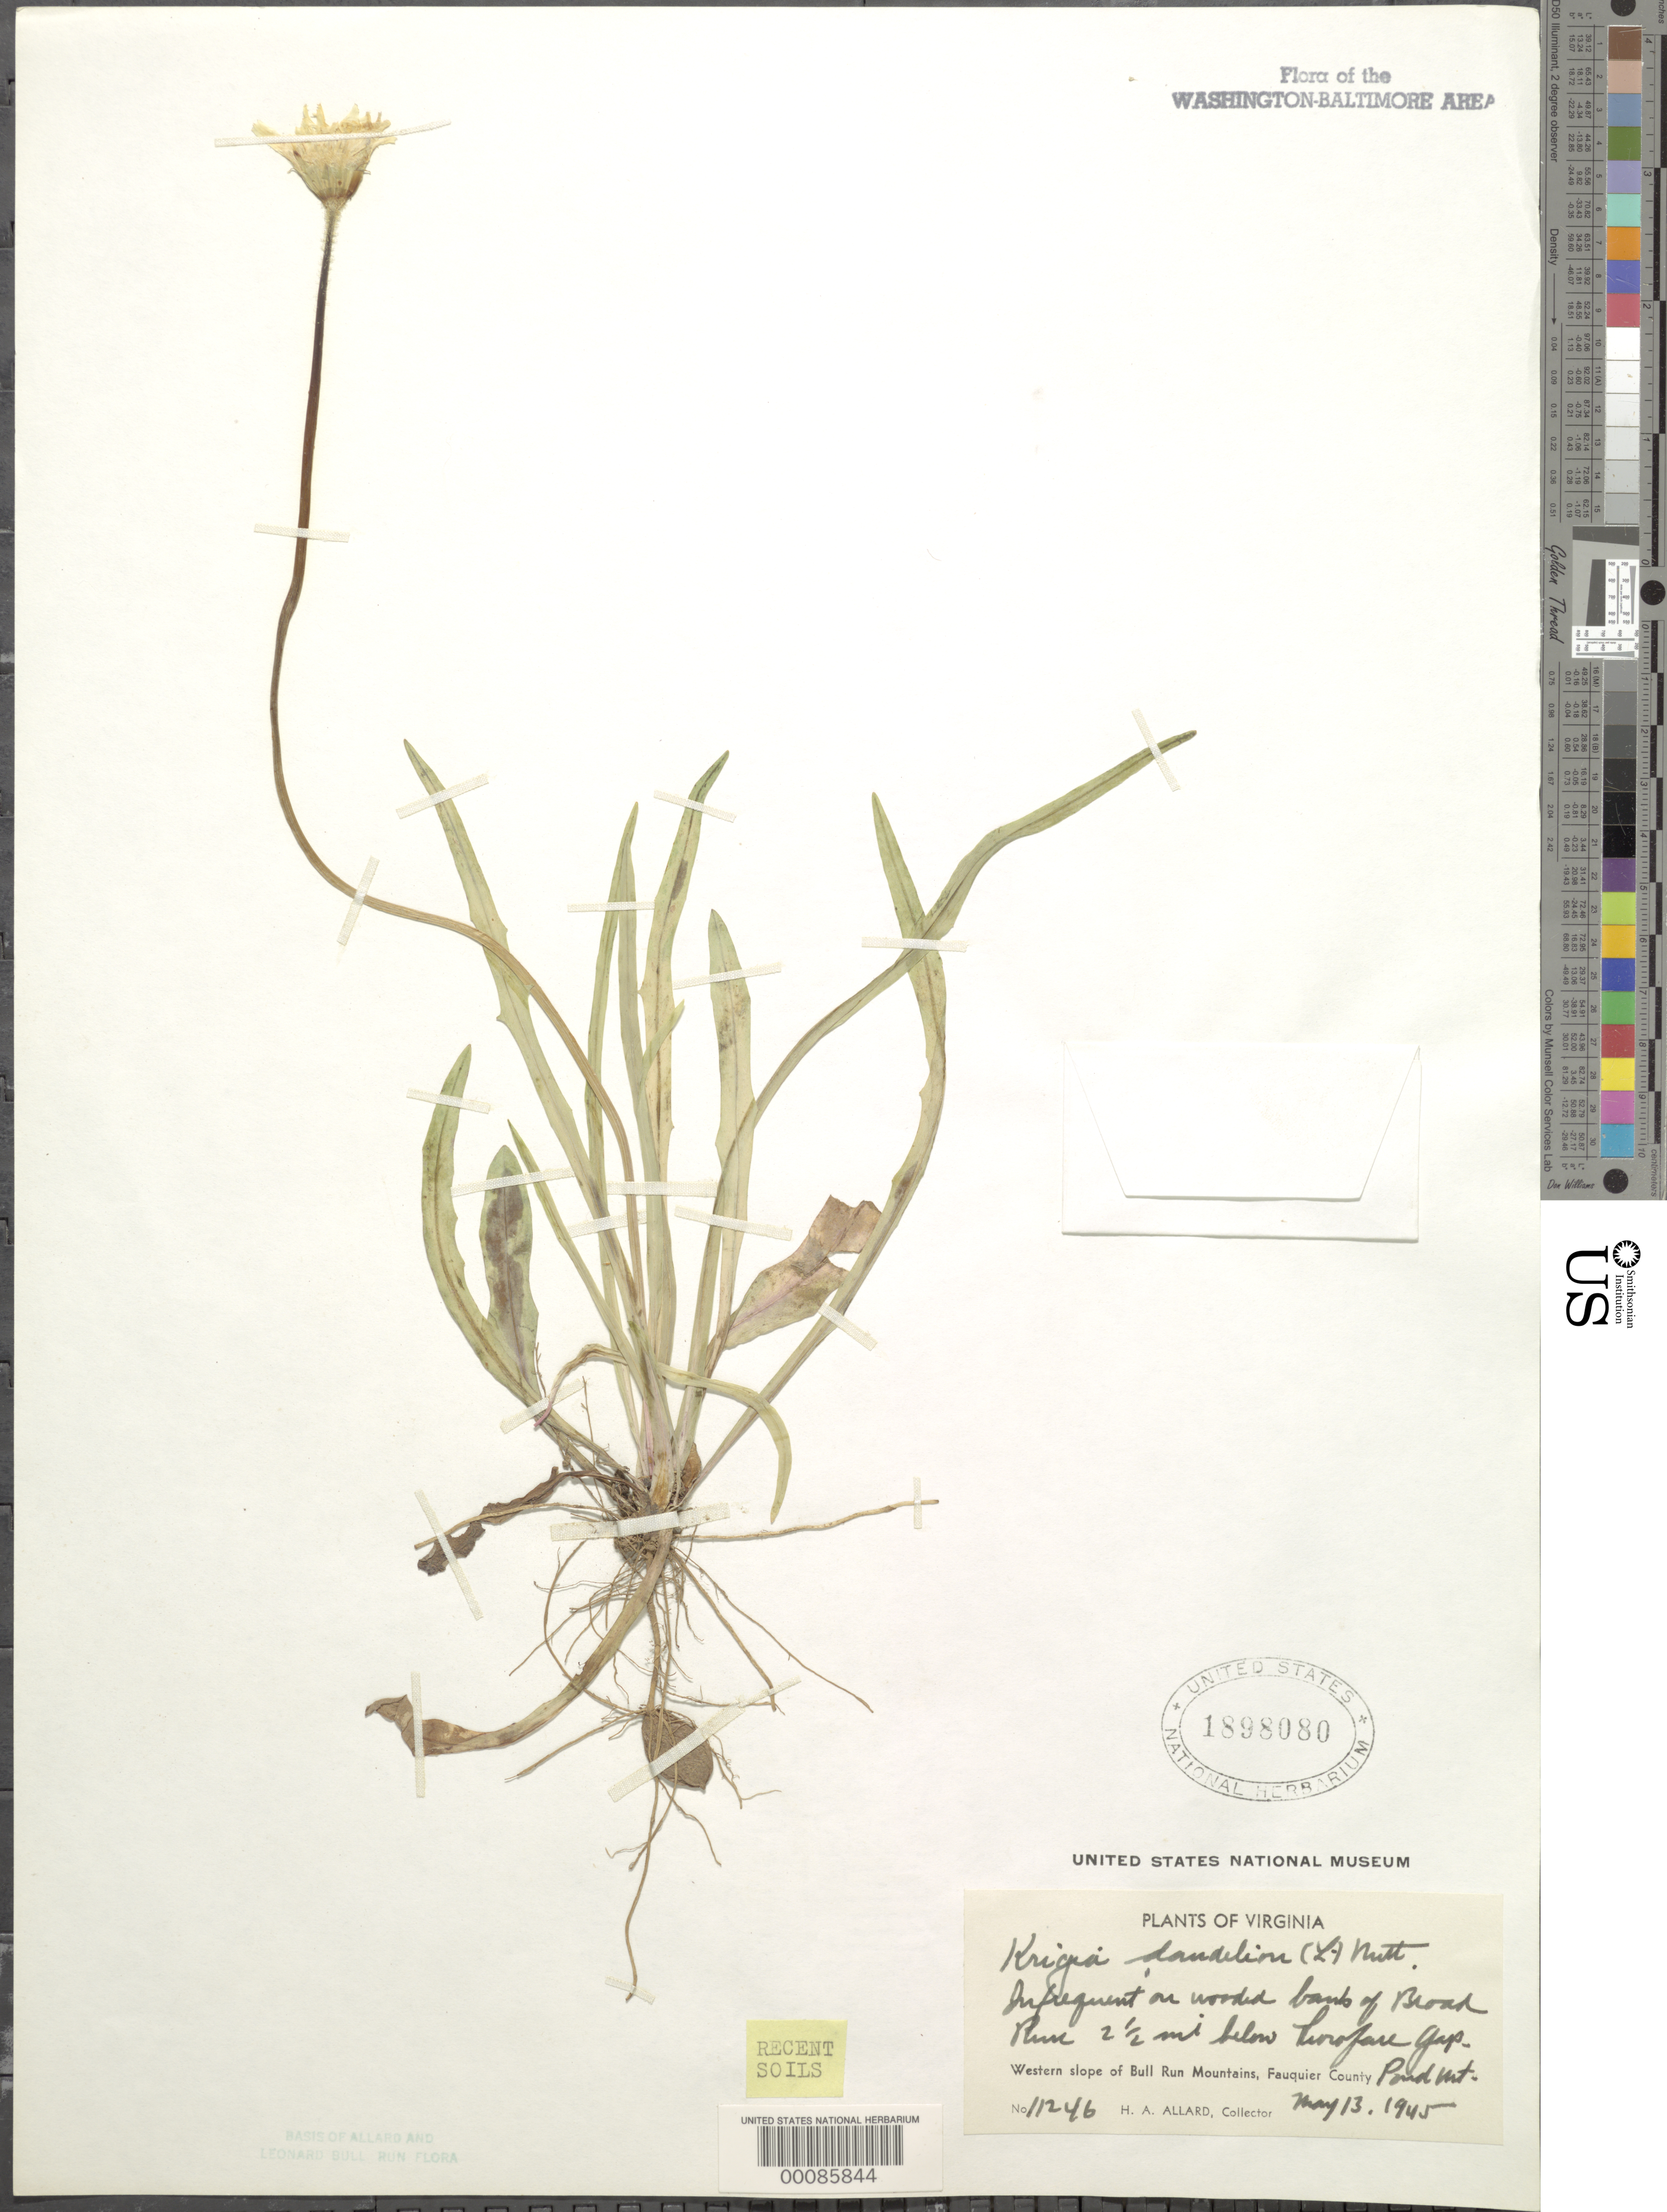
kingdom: Plantae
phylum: Tracheophyta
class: Magnoliopsida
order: Asterales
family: Asteraceae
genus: Krigia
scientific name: Krigia dandelion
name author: (L.) Nutt.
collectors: H. A. Allard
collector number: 11246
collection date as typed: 13 May 1945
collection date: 1945-05-13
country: United States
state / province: Virginia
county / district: Fauquier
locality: Broad Run below Thorofare Gap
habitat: Wooded bank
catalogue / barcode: US 1898080